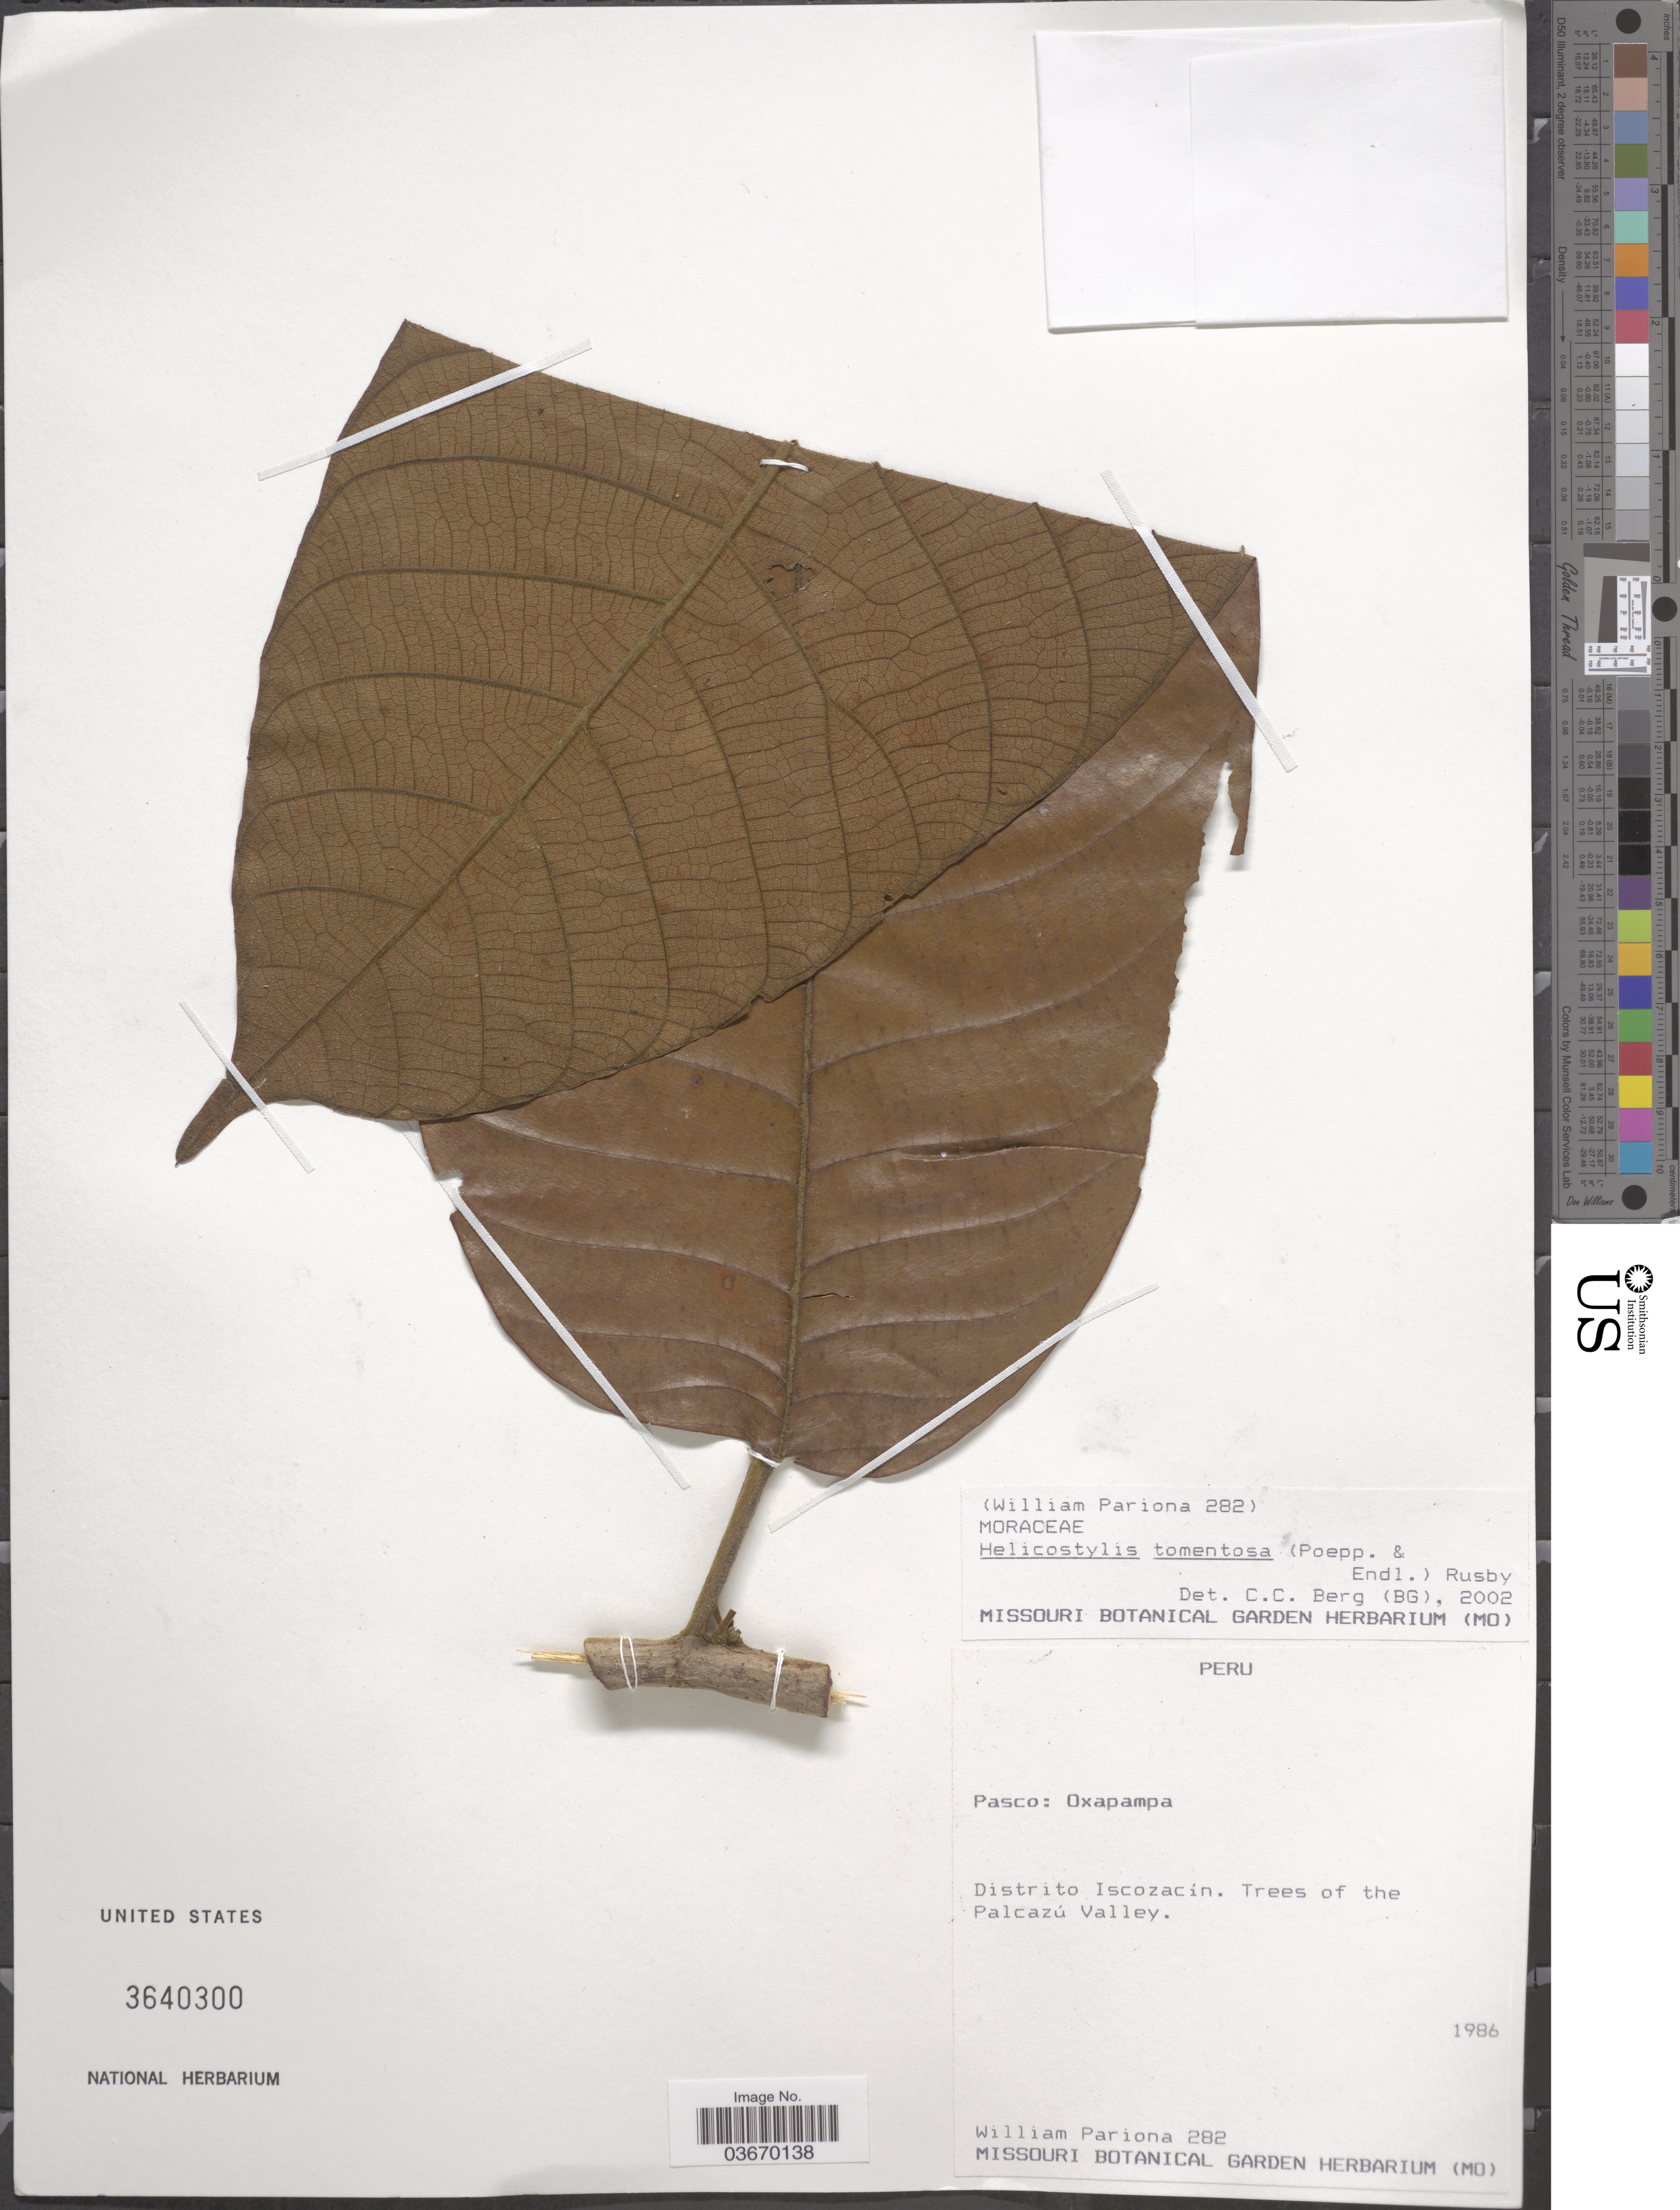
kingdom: Plantae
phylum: Tracheophyta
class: Magnoliopsida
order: Rosales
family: Moraceae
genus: Helicostylis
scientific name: Helicostylis tomentosa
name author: (Poepp. & Endl.) Rusby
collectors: W. Pariona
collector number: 282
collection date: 1986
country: Peru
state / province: Pasco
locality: Oxapampa. Distrito Iscozacín. Trees of the Palcazú Valley.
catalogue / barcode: US 3640300